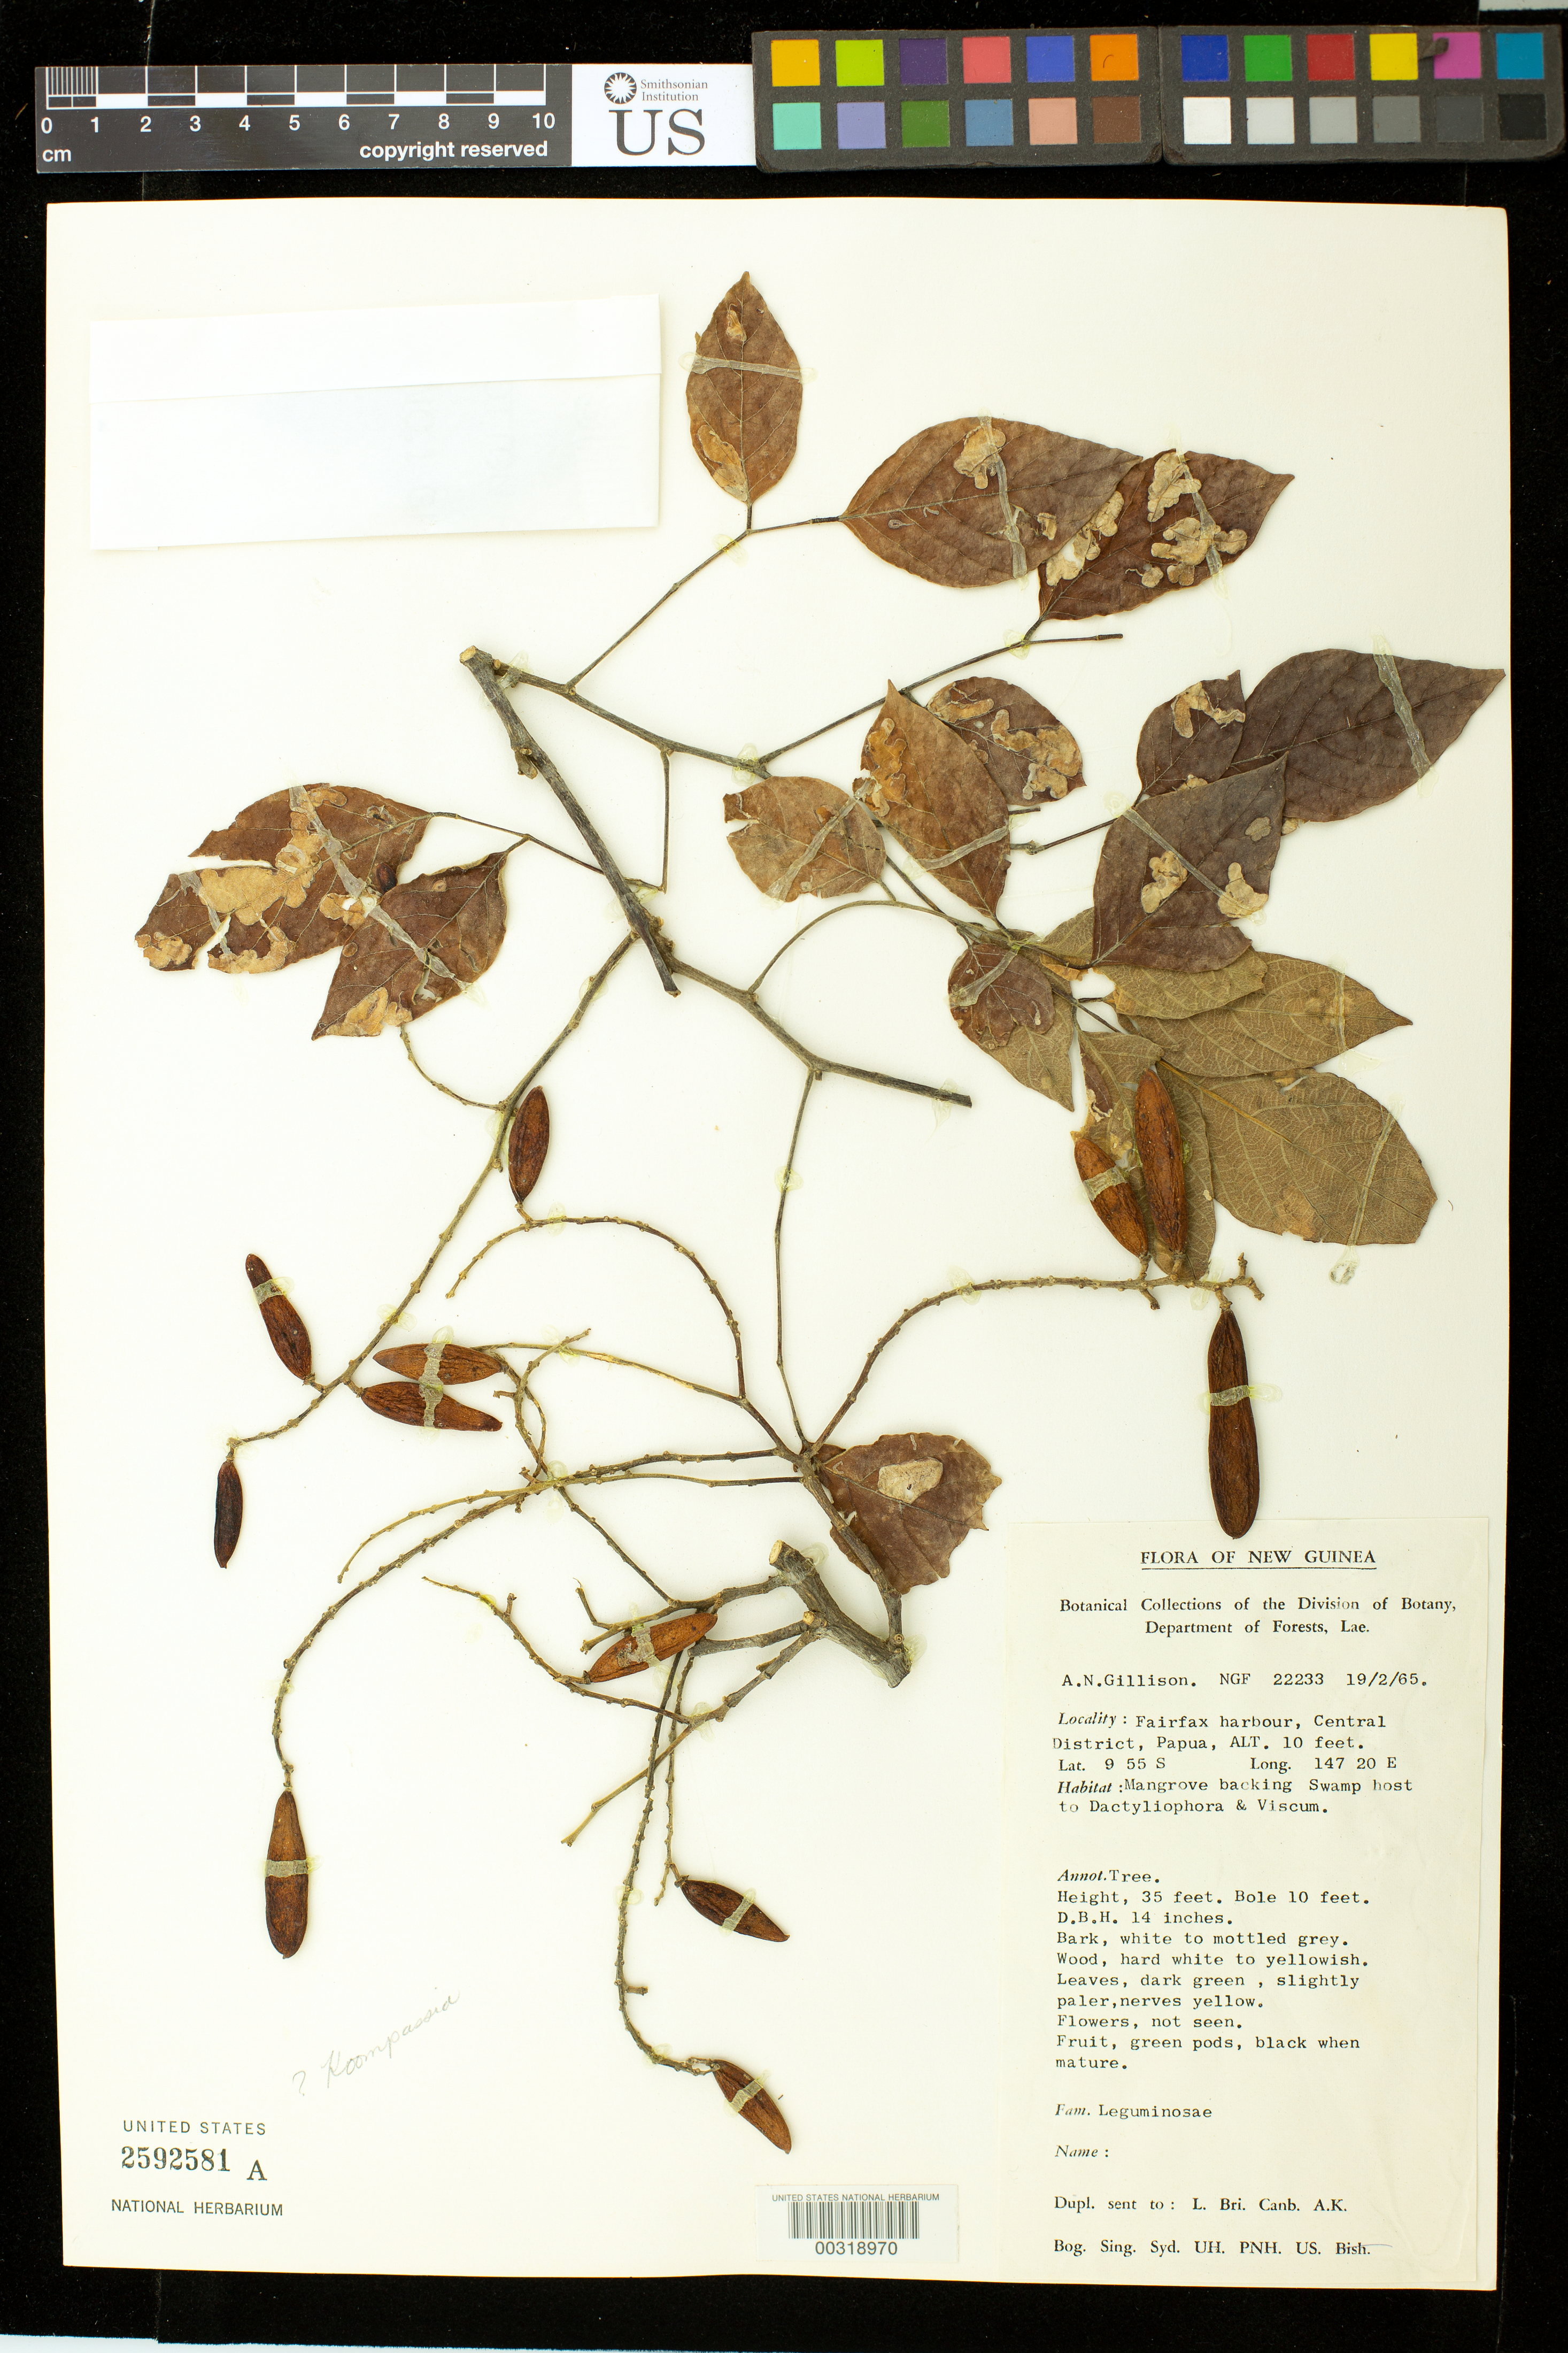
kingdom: Plantae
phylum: Tracheophyta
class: Magnoliopsida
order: Fabales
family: Fabaceae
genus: Koompassia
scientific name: Koompassia sp.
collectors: A. Gillison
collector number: Ngf 22233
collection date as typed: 19 Feb 1965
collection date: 1965-02-19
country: Papua New Guinea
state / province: Central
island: New Guinea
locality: Fairfax harbour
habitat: Mangrove backing swamp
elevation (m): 3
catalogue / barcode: US 2592581A